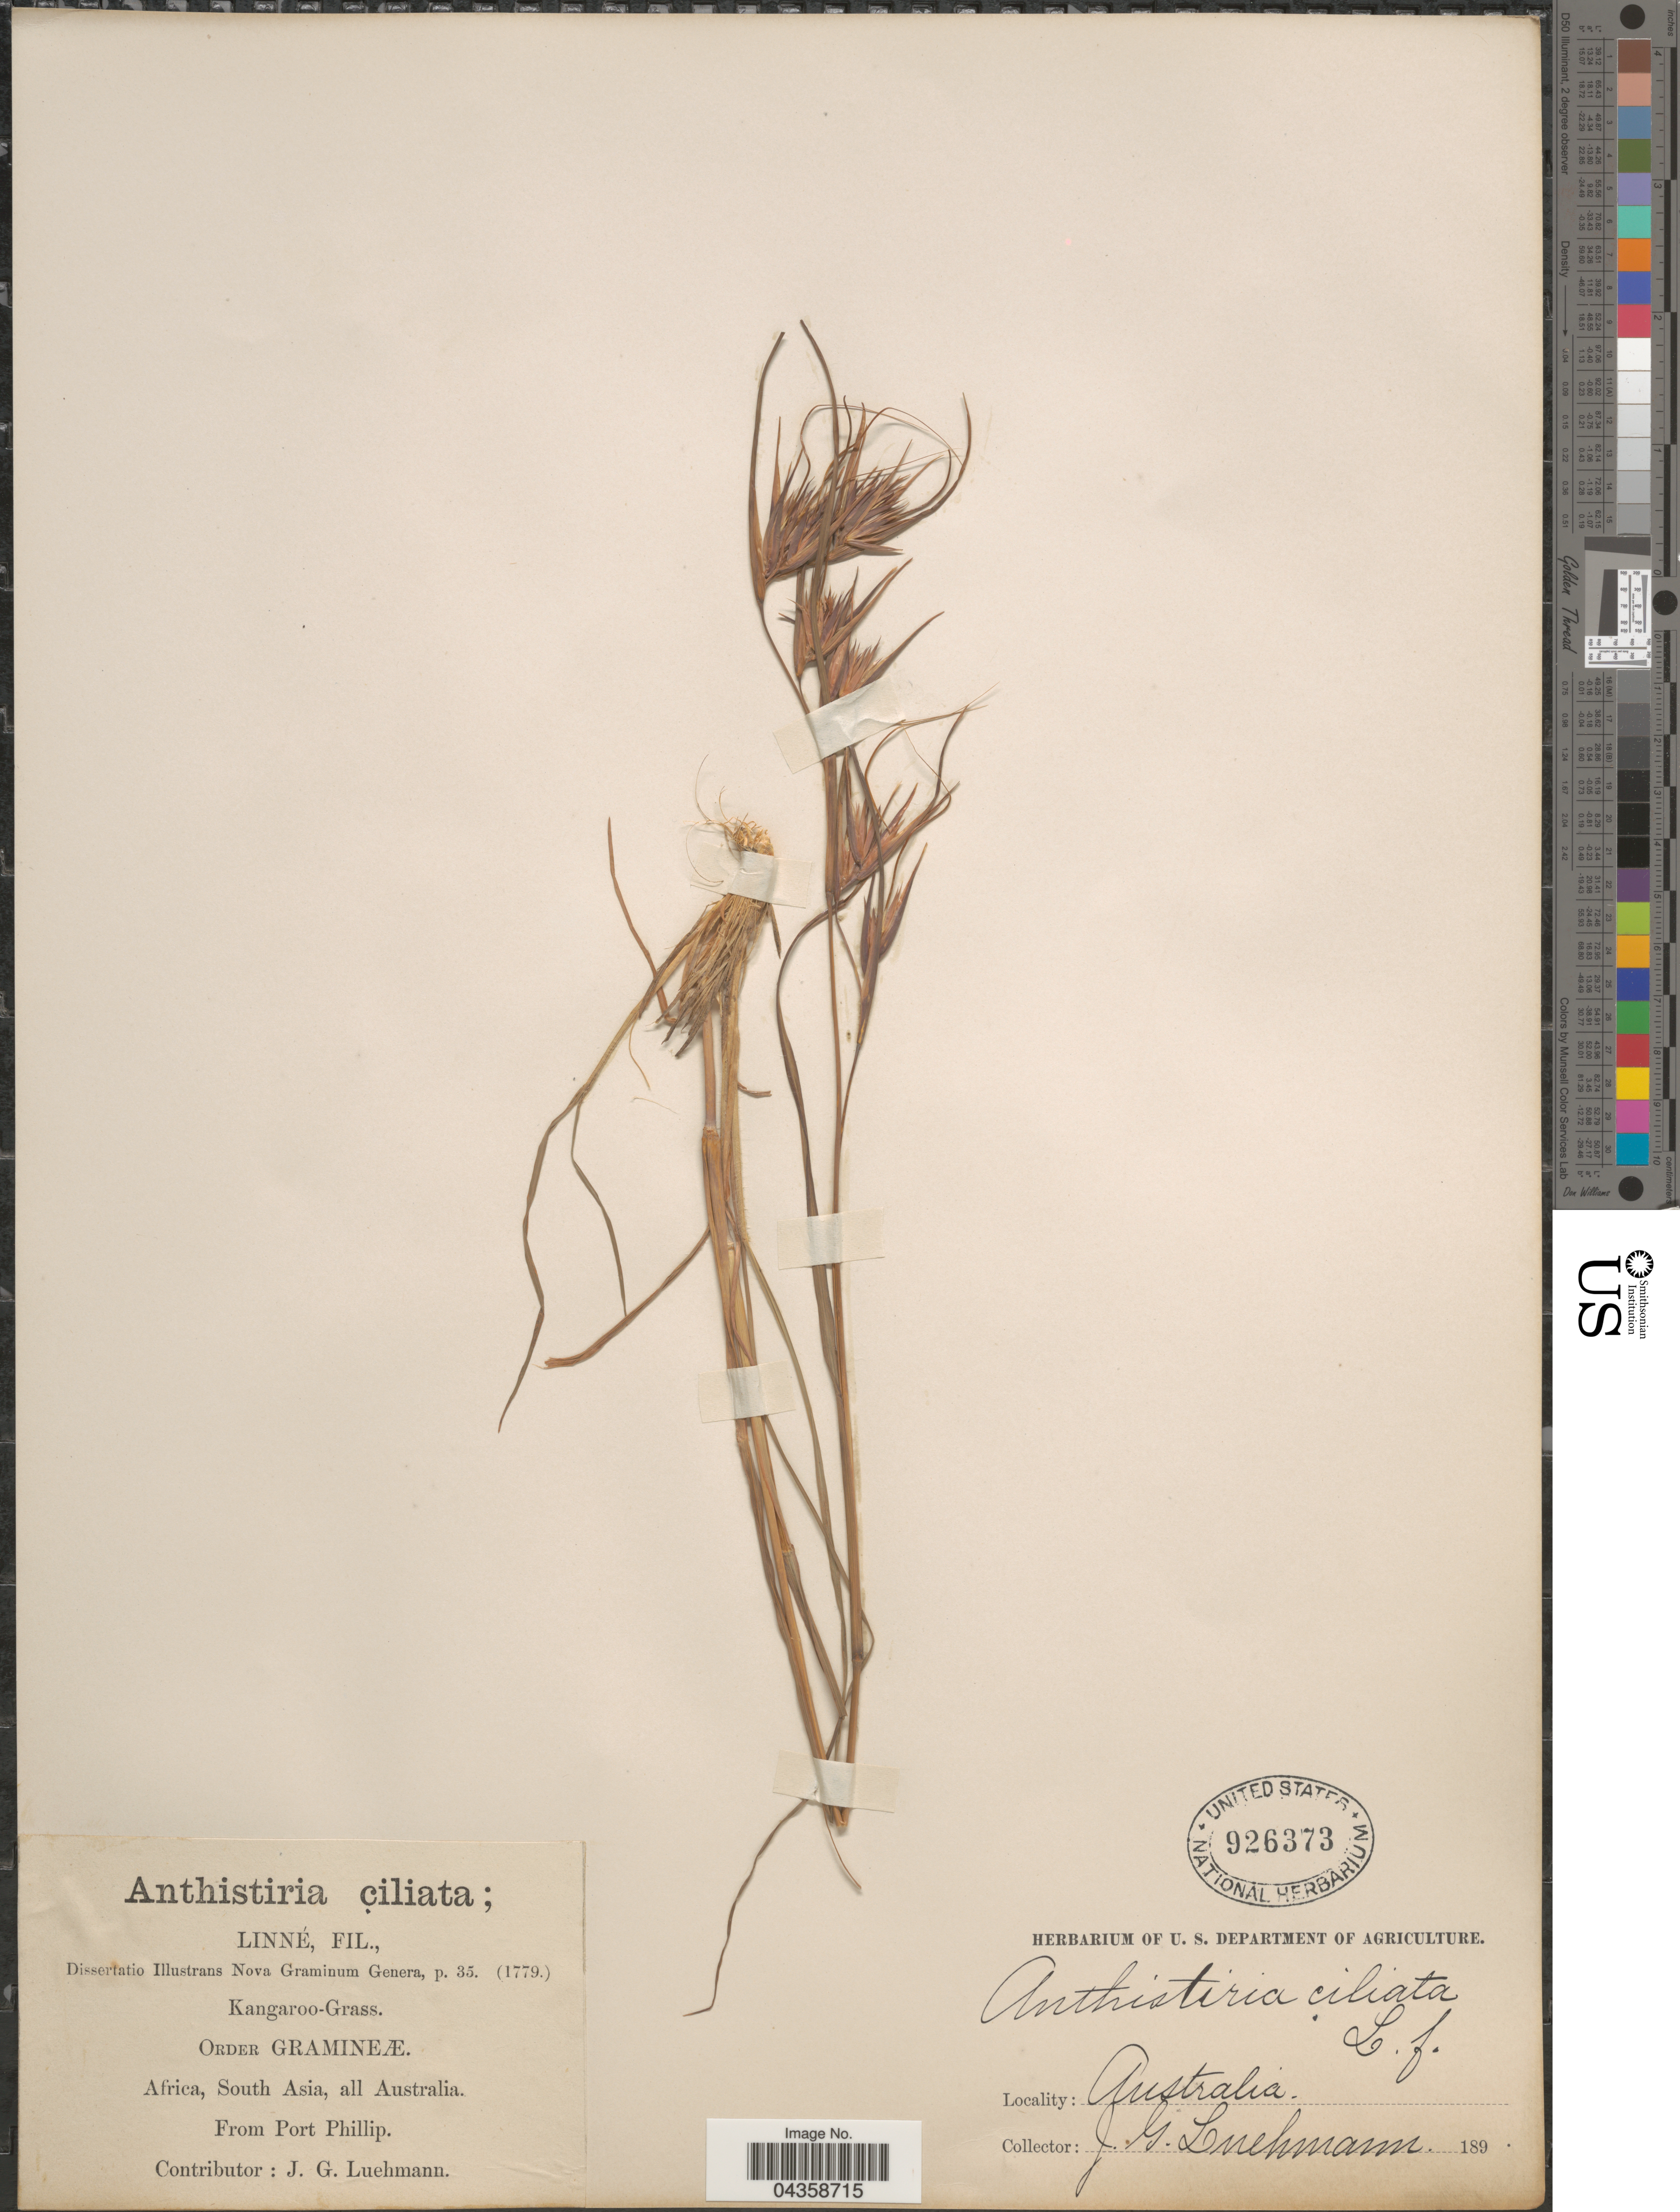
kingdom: Plantae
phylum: Tracheophyta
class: Liliopsida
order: Poales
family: Poaceae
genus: Themeda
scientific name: Themeda triandra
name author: Forssk.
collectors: J. Luehmann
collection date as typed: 189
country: Australia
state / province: Victoria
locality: Port Phillip.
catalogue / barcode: US 926373